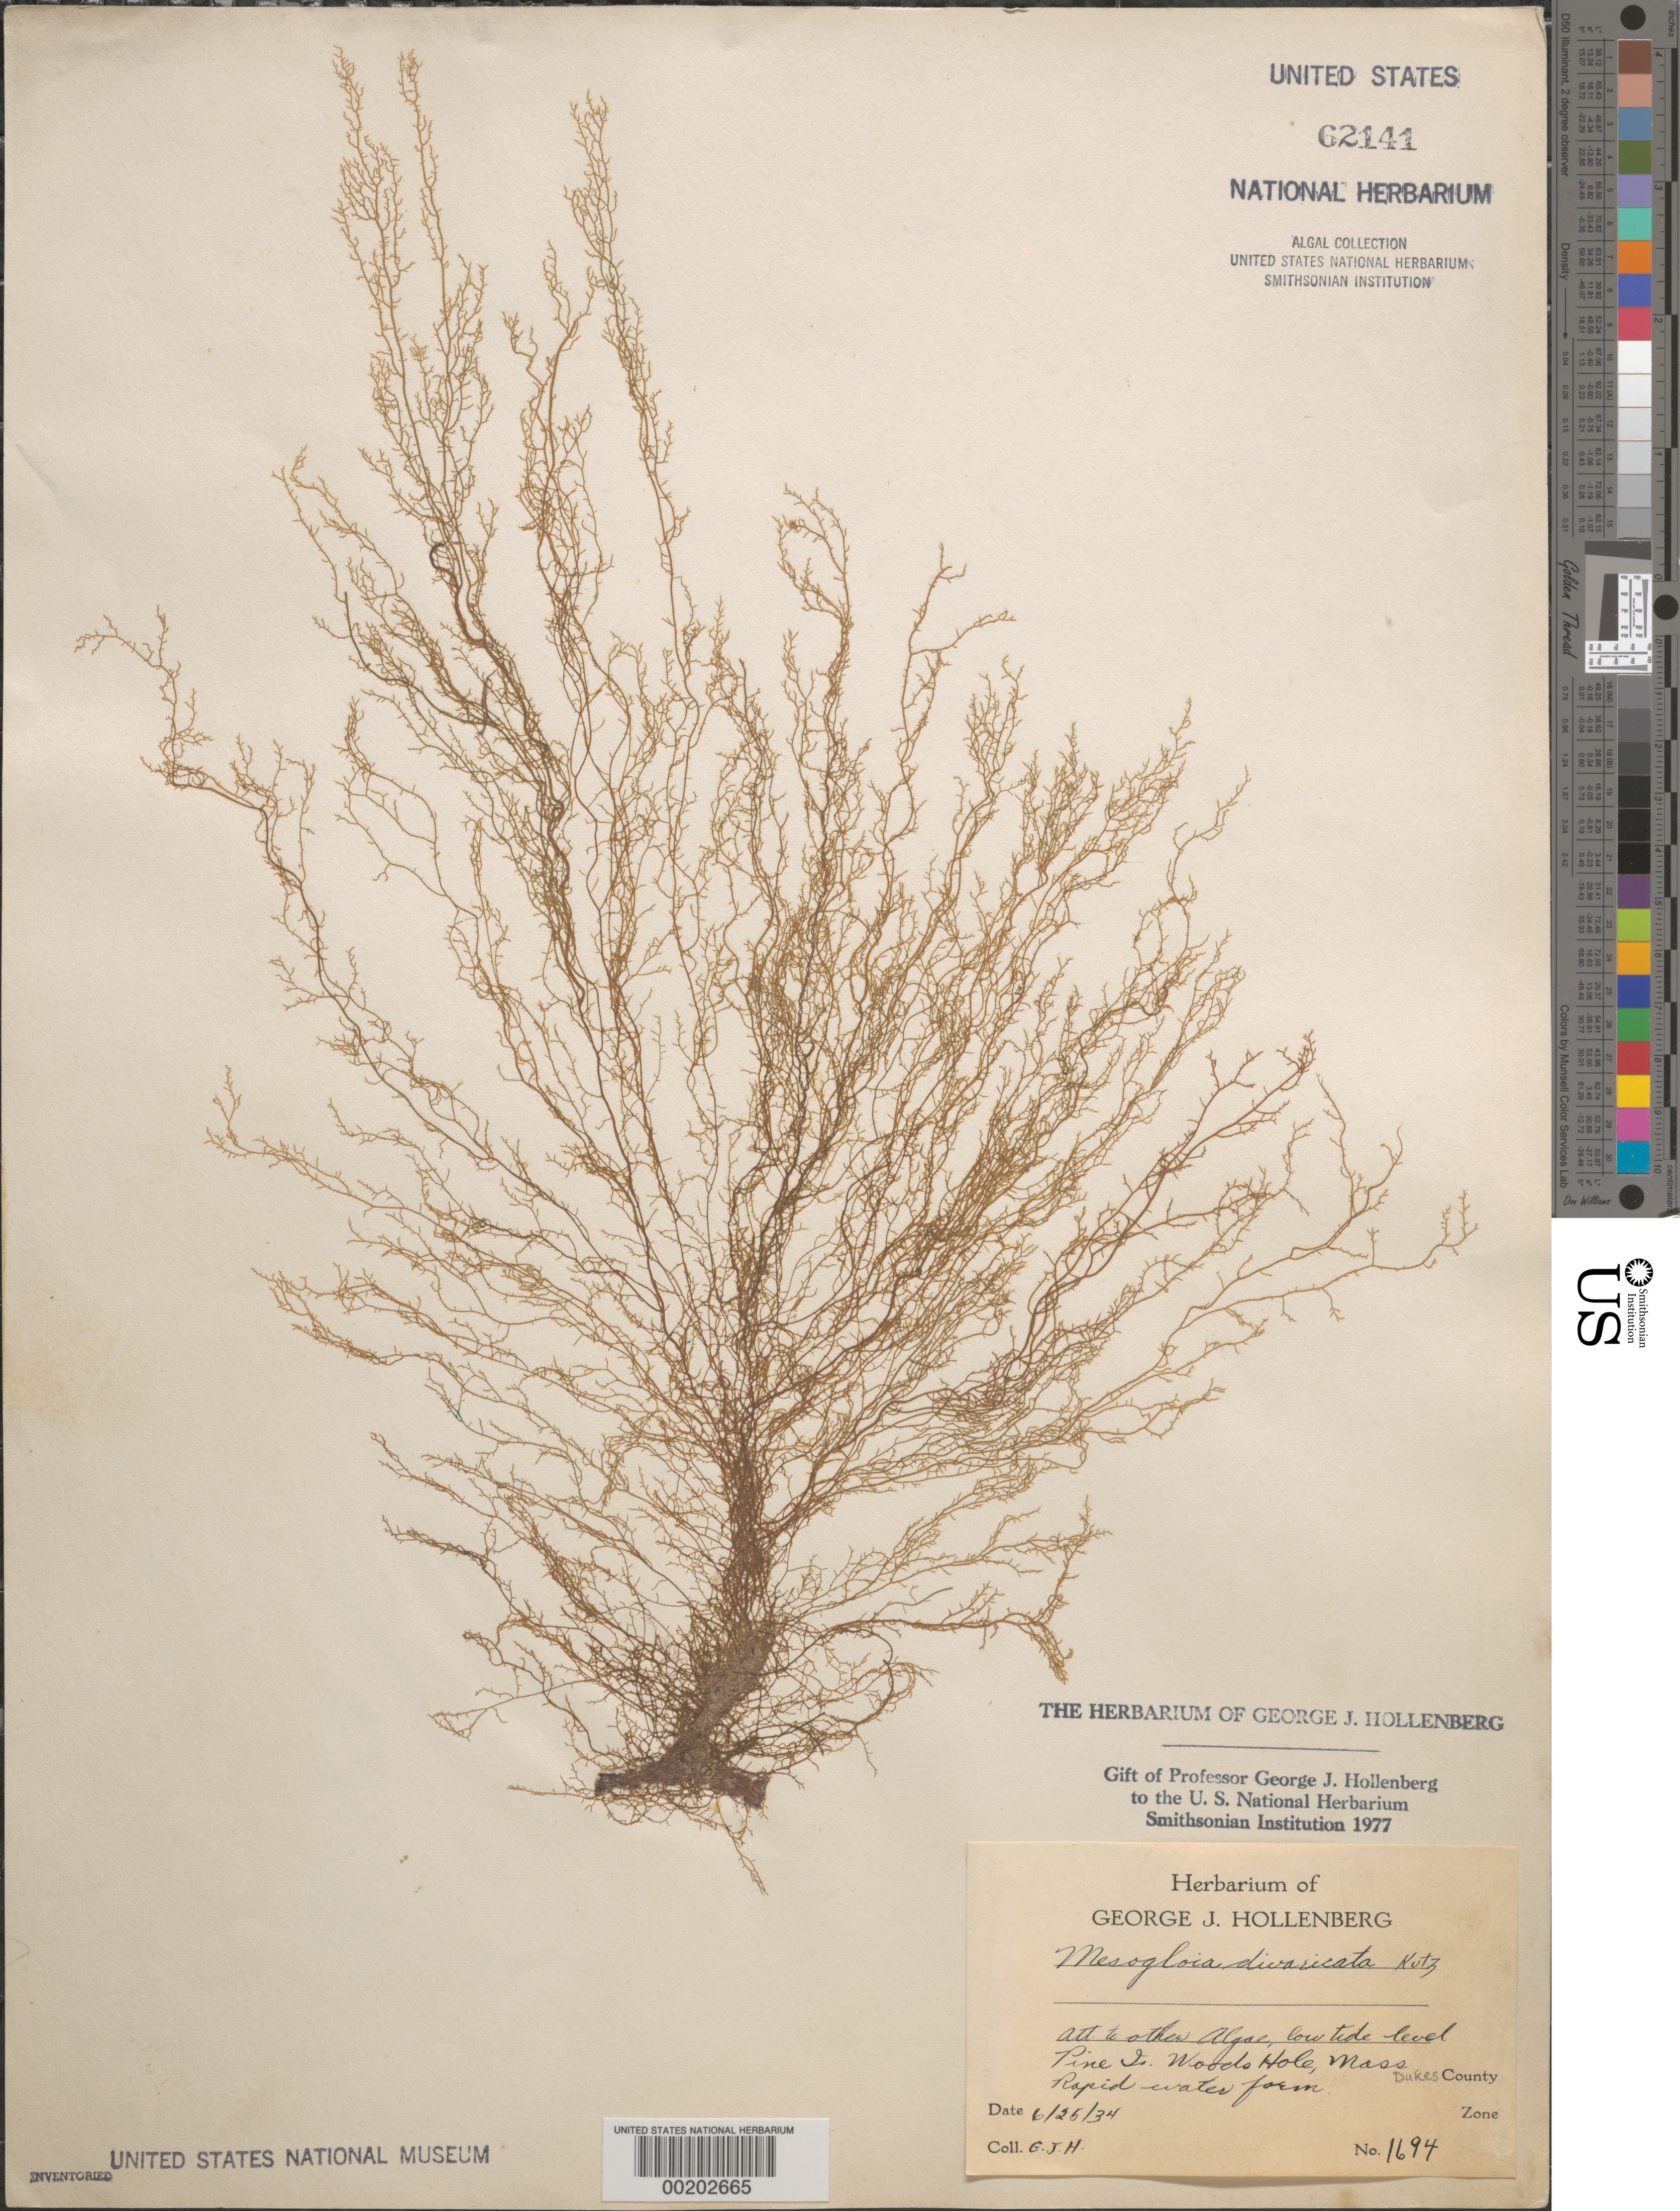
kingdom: Plantae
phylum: Rhodophyta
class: Florideophyceae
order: Nemaliales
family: Liagoraceae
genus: Helminthora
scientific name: Helminthora divaricata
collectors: G. Hollenberg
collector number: GJH 1694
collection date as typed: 25 Jun 1934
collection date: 1934-06-25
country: United States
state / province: Massachusetts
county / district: Dukes County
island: Pine Island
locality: Near Woods Hole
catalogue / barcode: US 62141